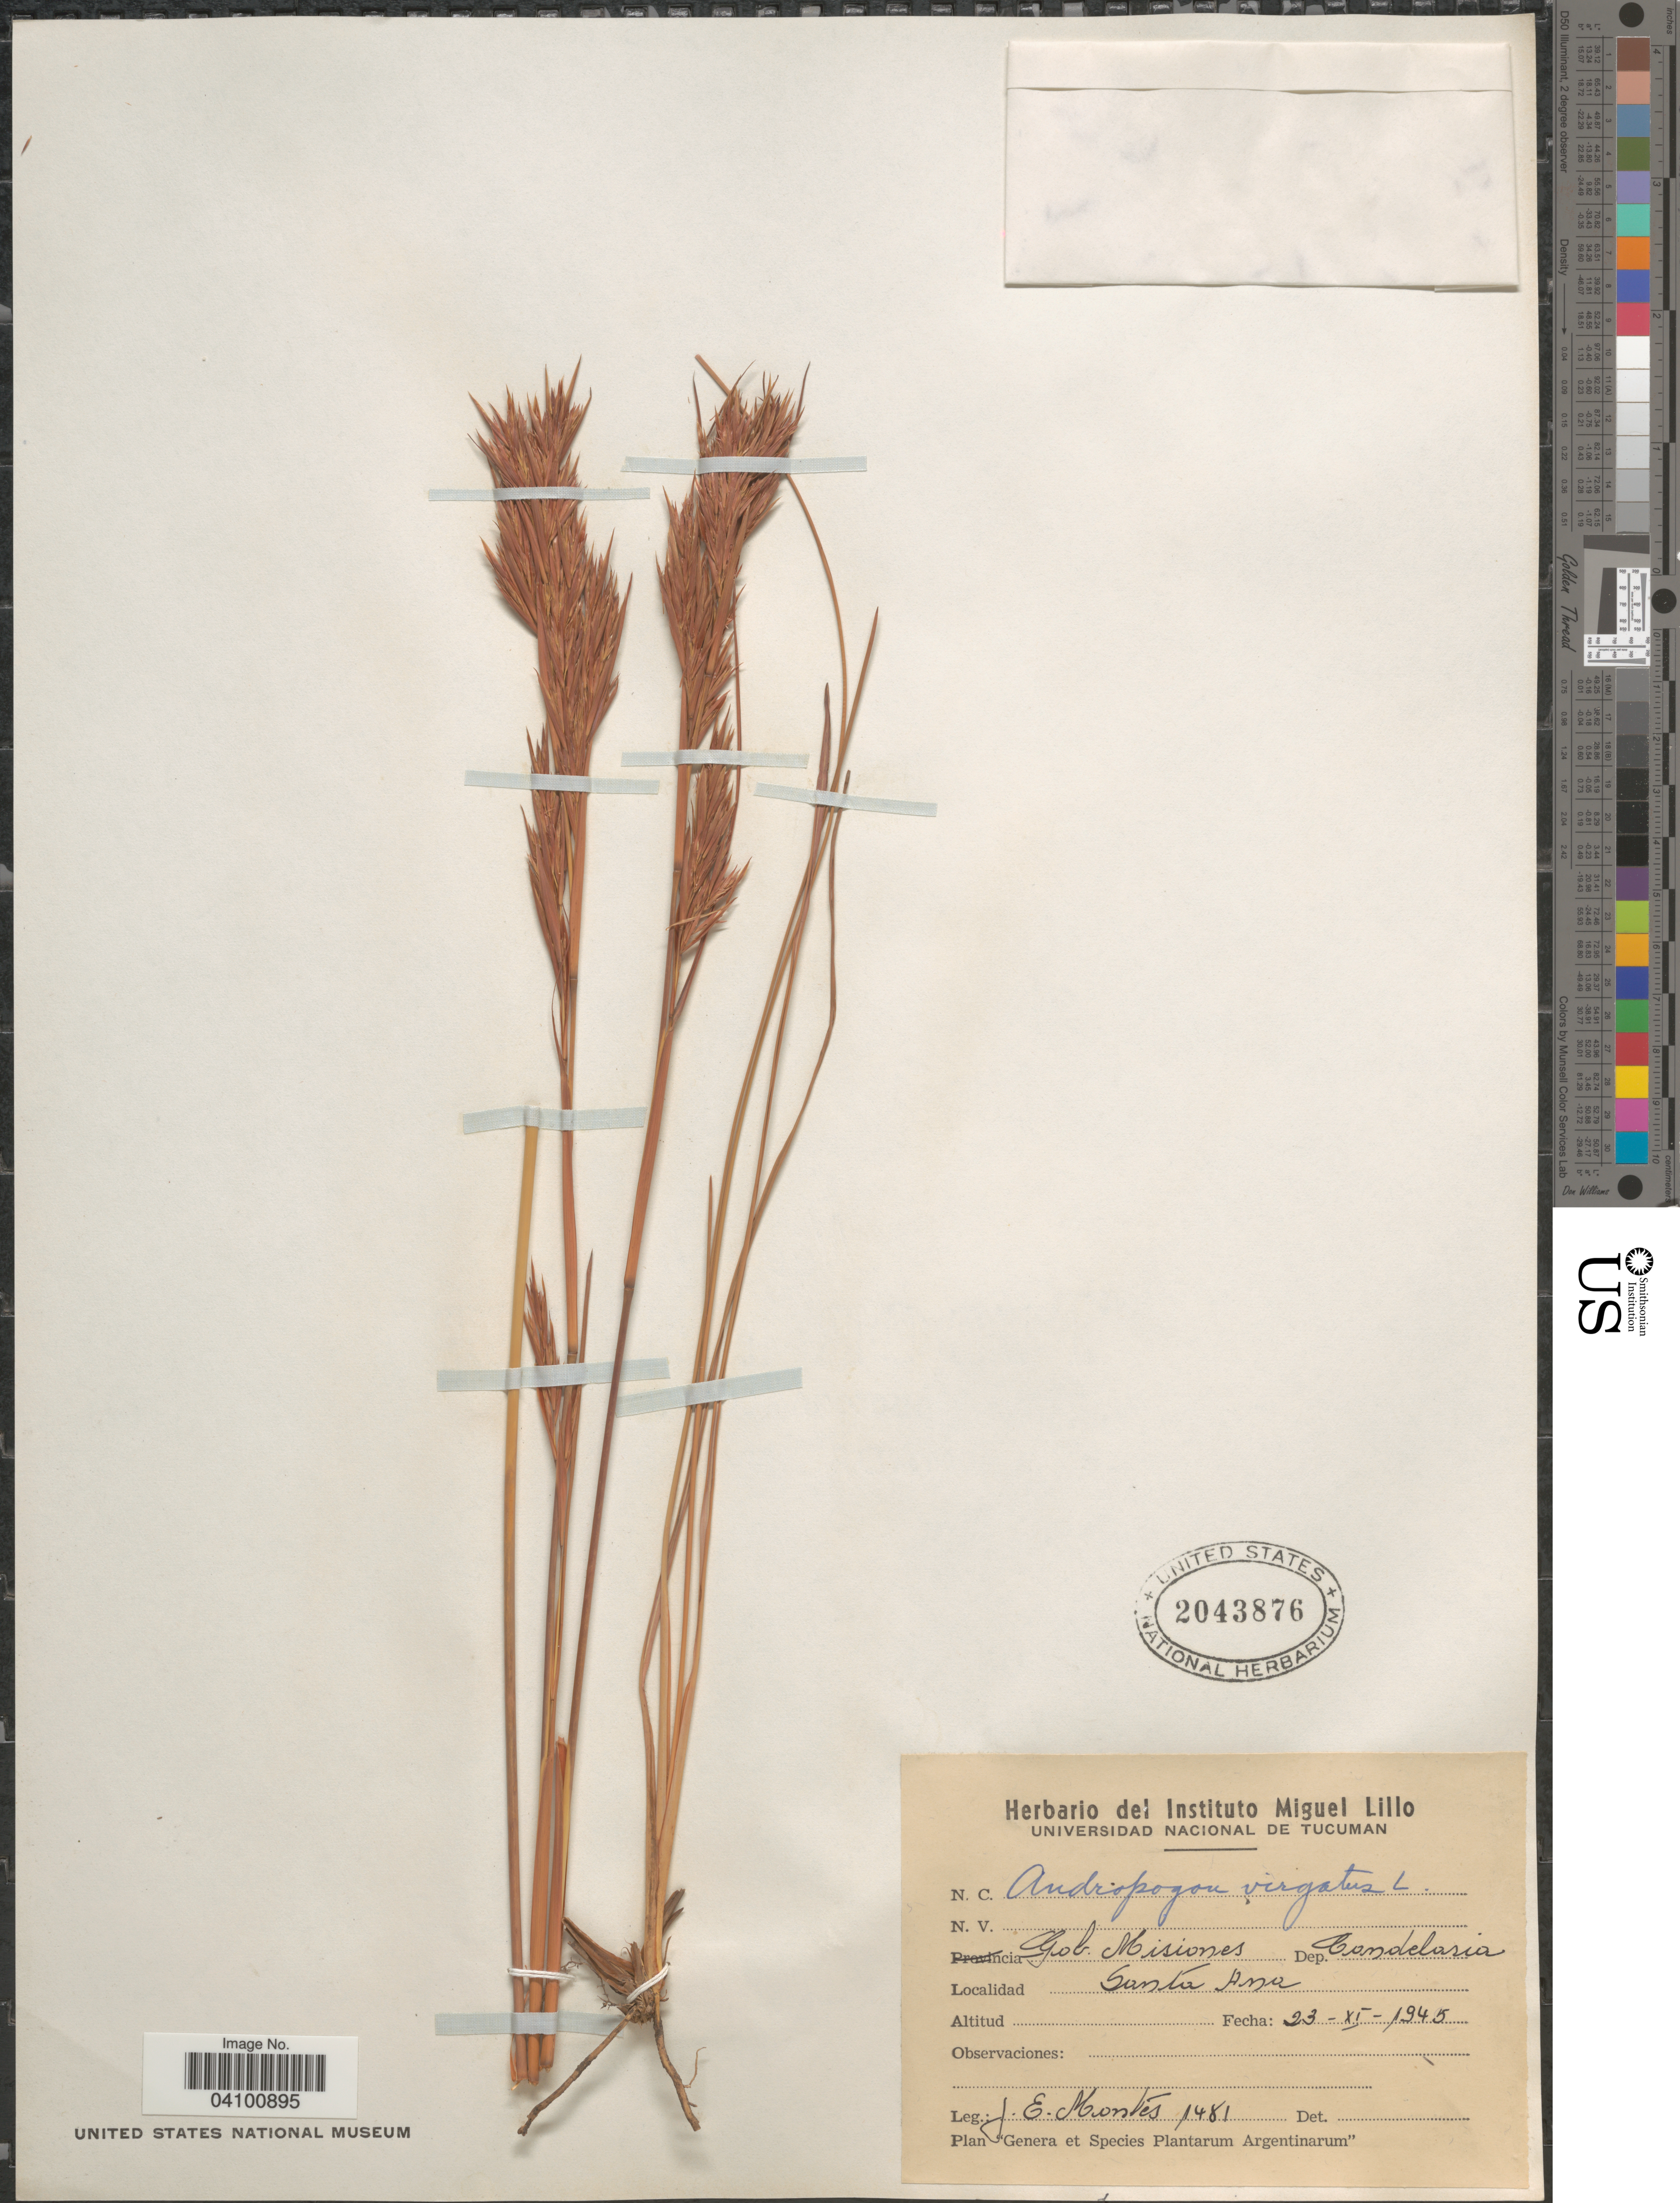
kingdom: Plantae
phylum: Tracheophyta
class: Liliopsida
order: Poales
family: Poaceae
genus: Andropogon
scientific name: Andropogon virgatus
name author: Desv. ex Ham.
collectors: J. E. Montes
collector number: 1481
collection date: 1945-11-23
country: Argentina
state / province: Misiones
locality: Gob. Misiones. Dep. Candelaria. Santa Ana.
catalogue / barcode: US 2043876